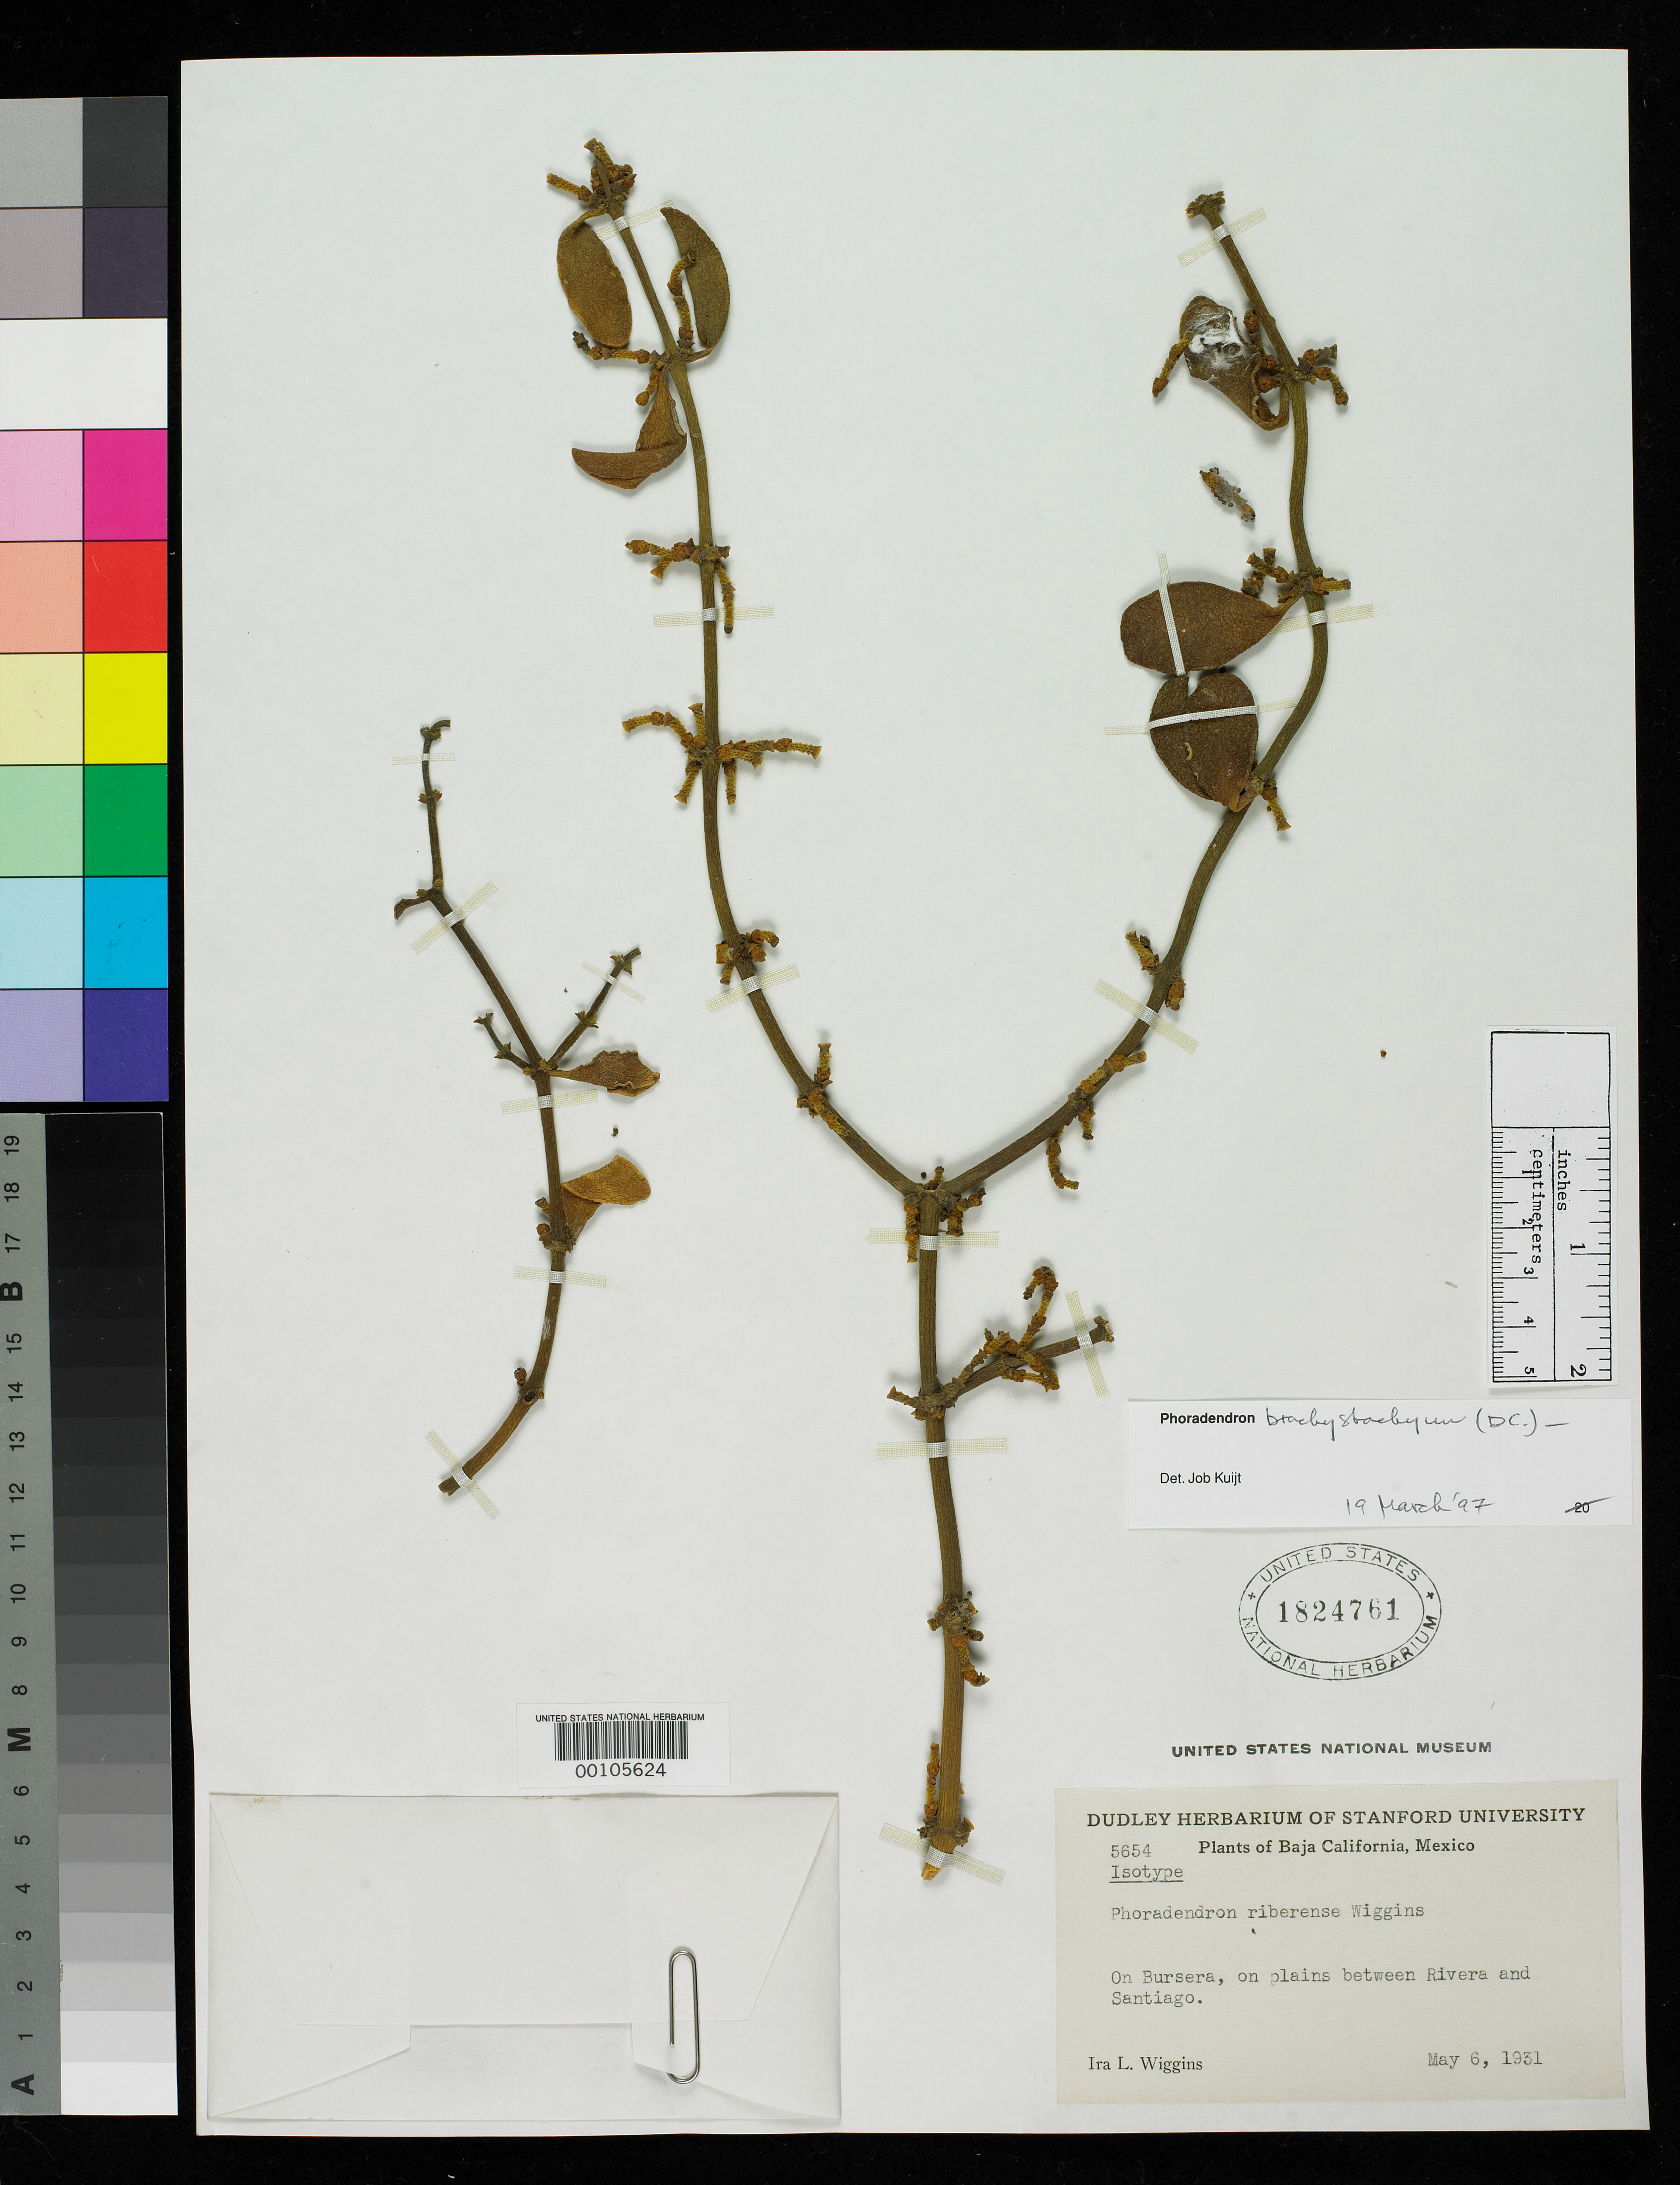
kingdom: Plantae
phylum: Tracheophyta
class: Magnoliopsida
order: Santalales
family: Viscaceae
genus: Phoradendron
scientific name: Phoradendron riberense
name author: Wiggins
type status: Isotype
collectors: I. L. Wiggins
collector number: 5654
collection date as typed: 06 May 1931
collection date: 1931-05-06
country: Mexico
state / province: Baja California Sur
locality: Between Rivera and Santiago.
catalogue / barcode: US 1824761